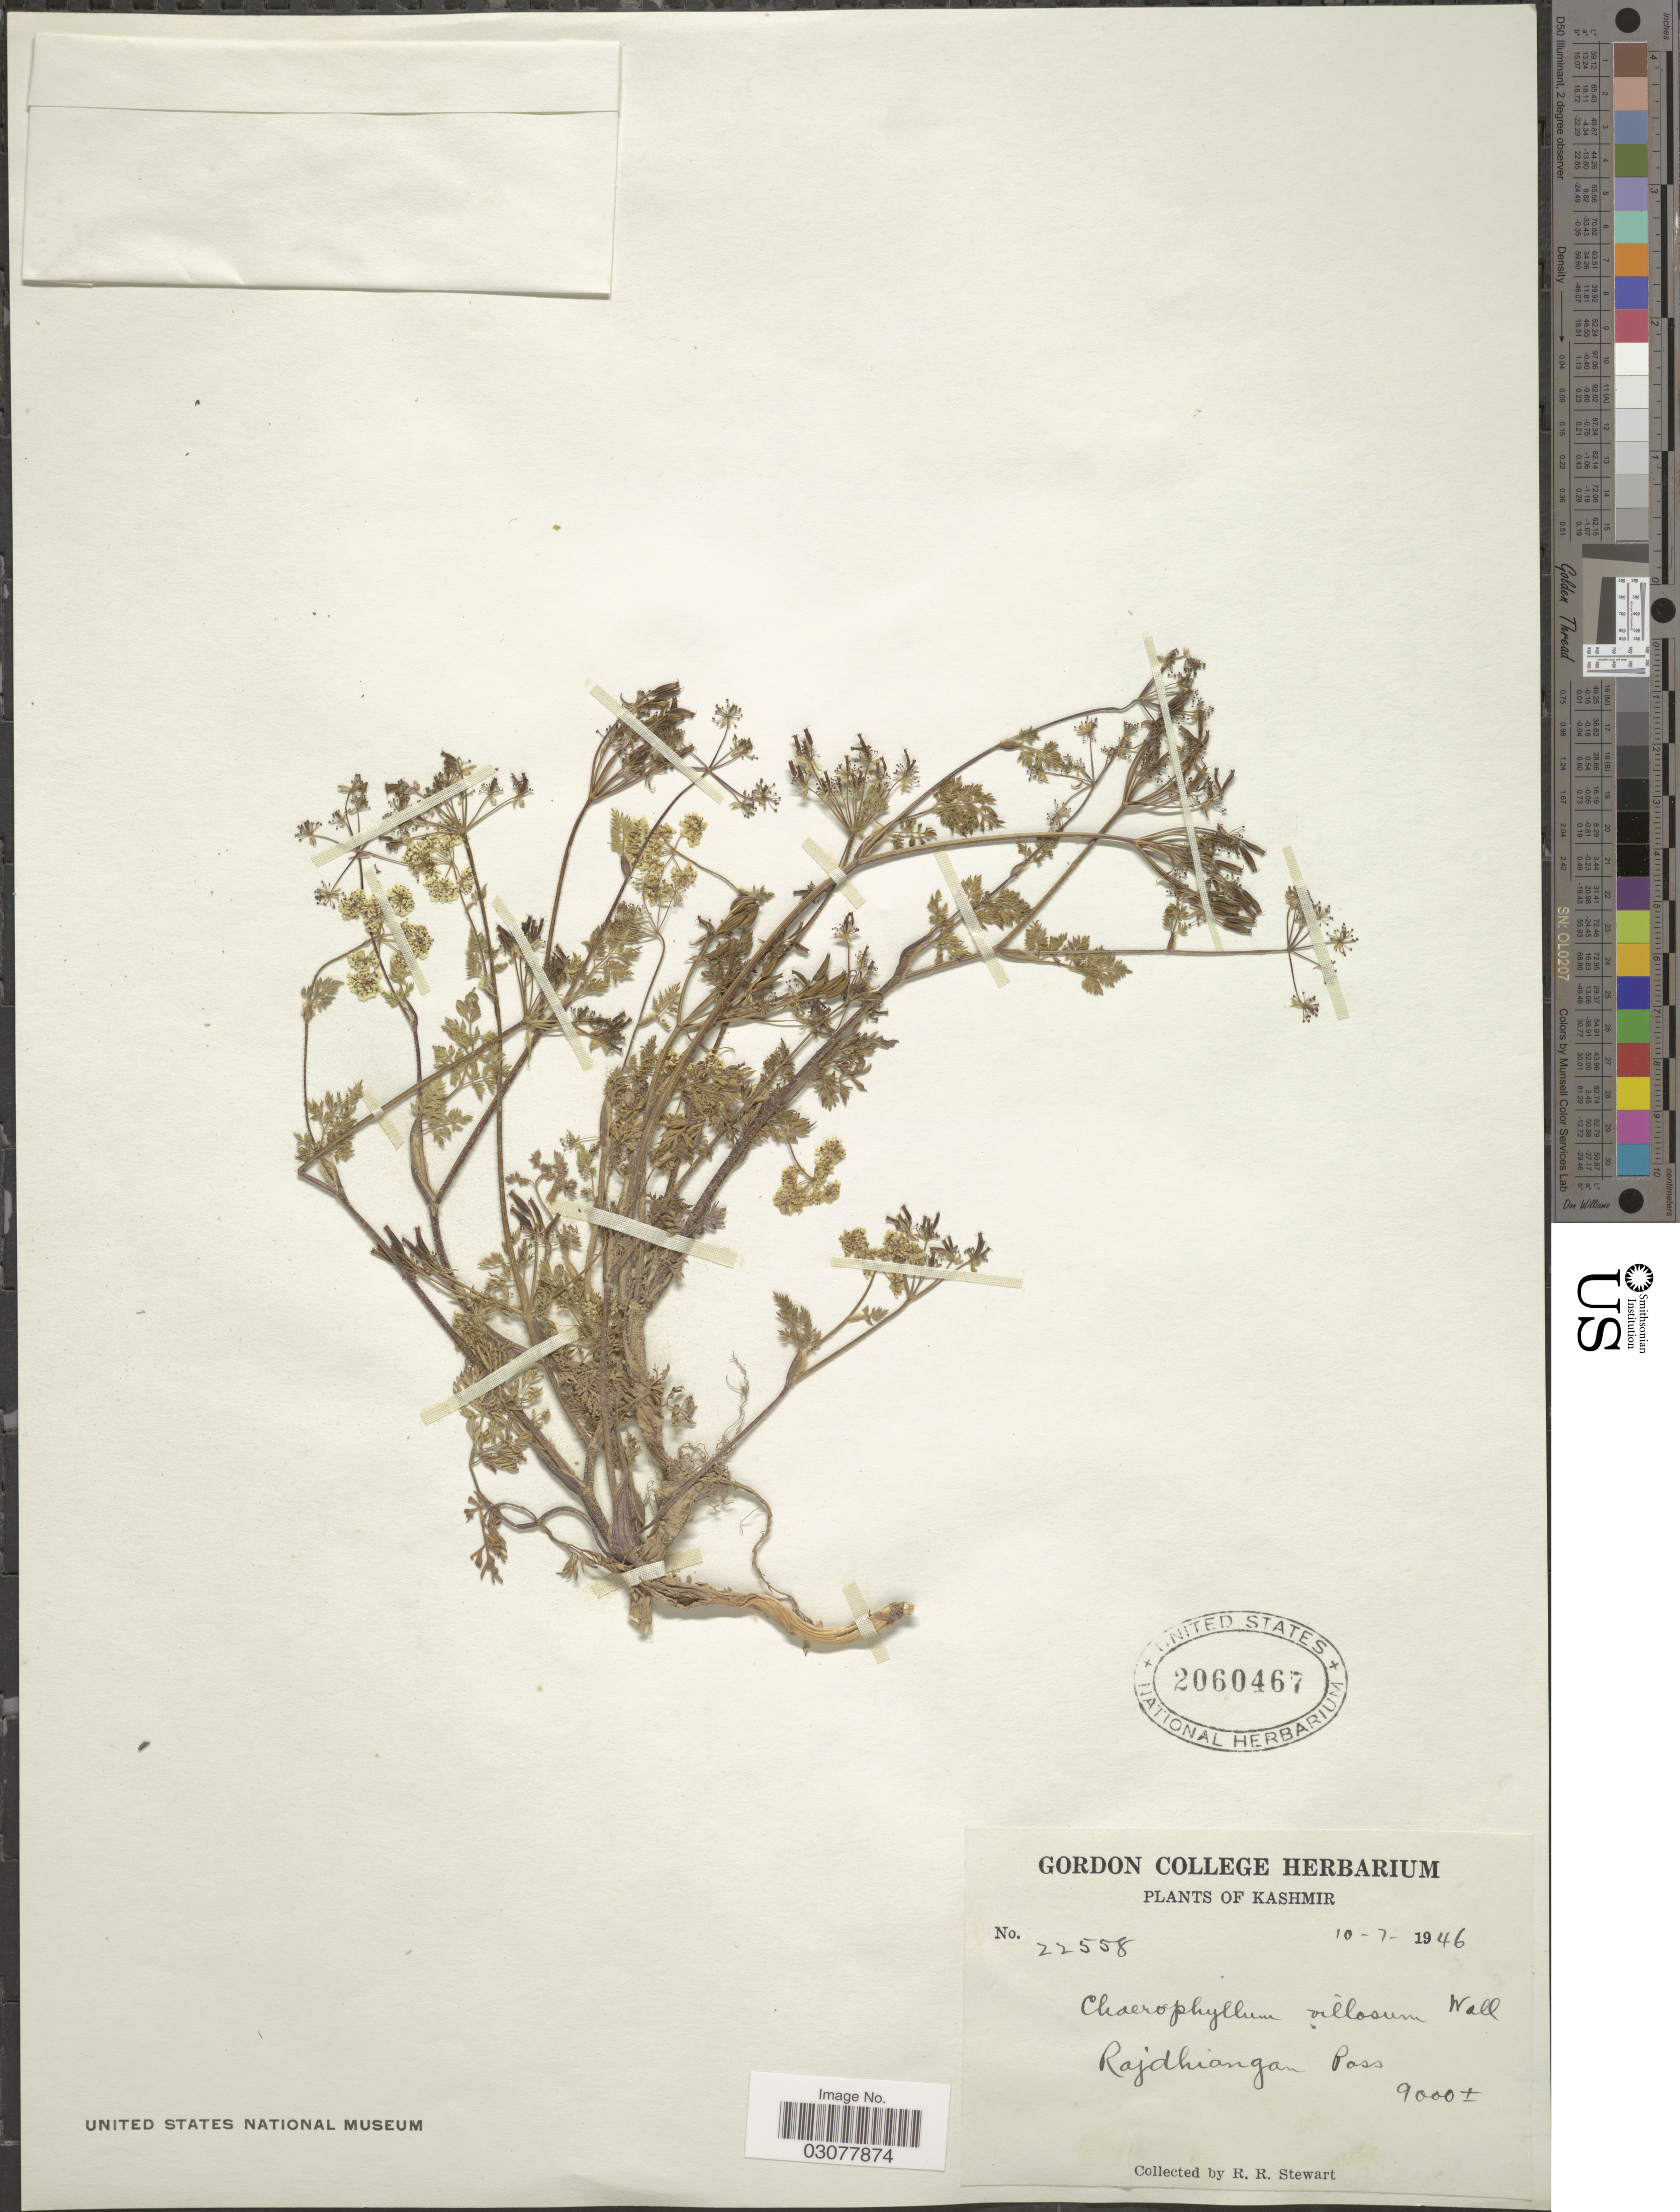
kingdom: Plantae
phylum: Tracheophyta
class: Magnoliopsida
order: Apiales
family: Apiaceae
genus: Chaerophyllum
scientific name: Chaerophyllum villosum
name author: Wall. ex DC.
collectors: R. Stewart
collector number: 22558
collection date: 1946-07-10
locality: Kashmir, Rajdhiangan Pass.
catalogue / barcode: US 2060467